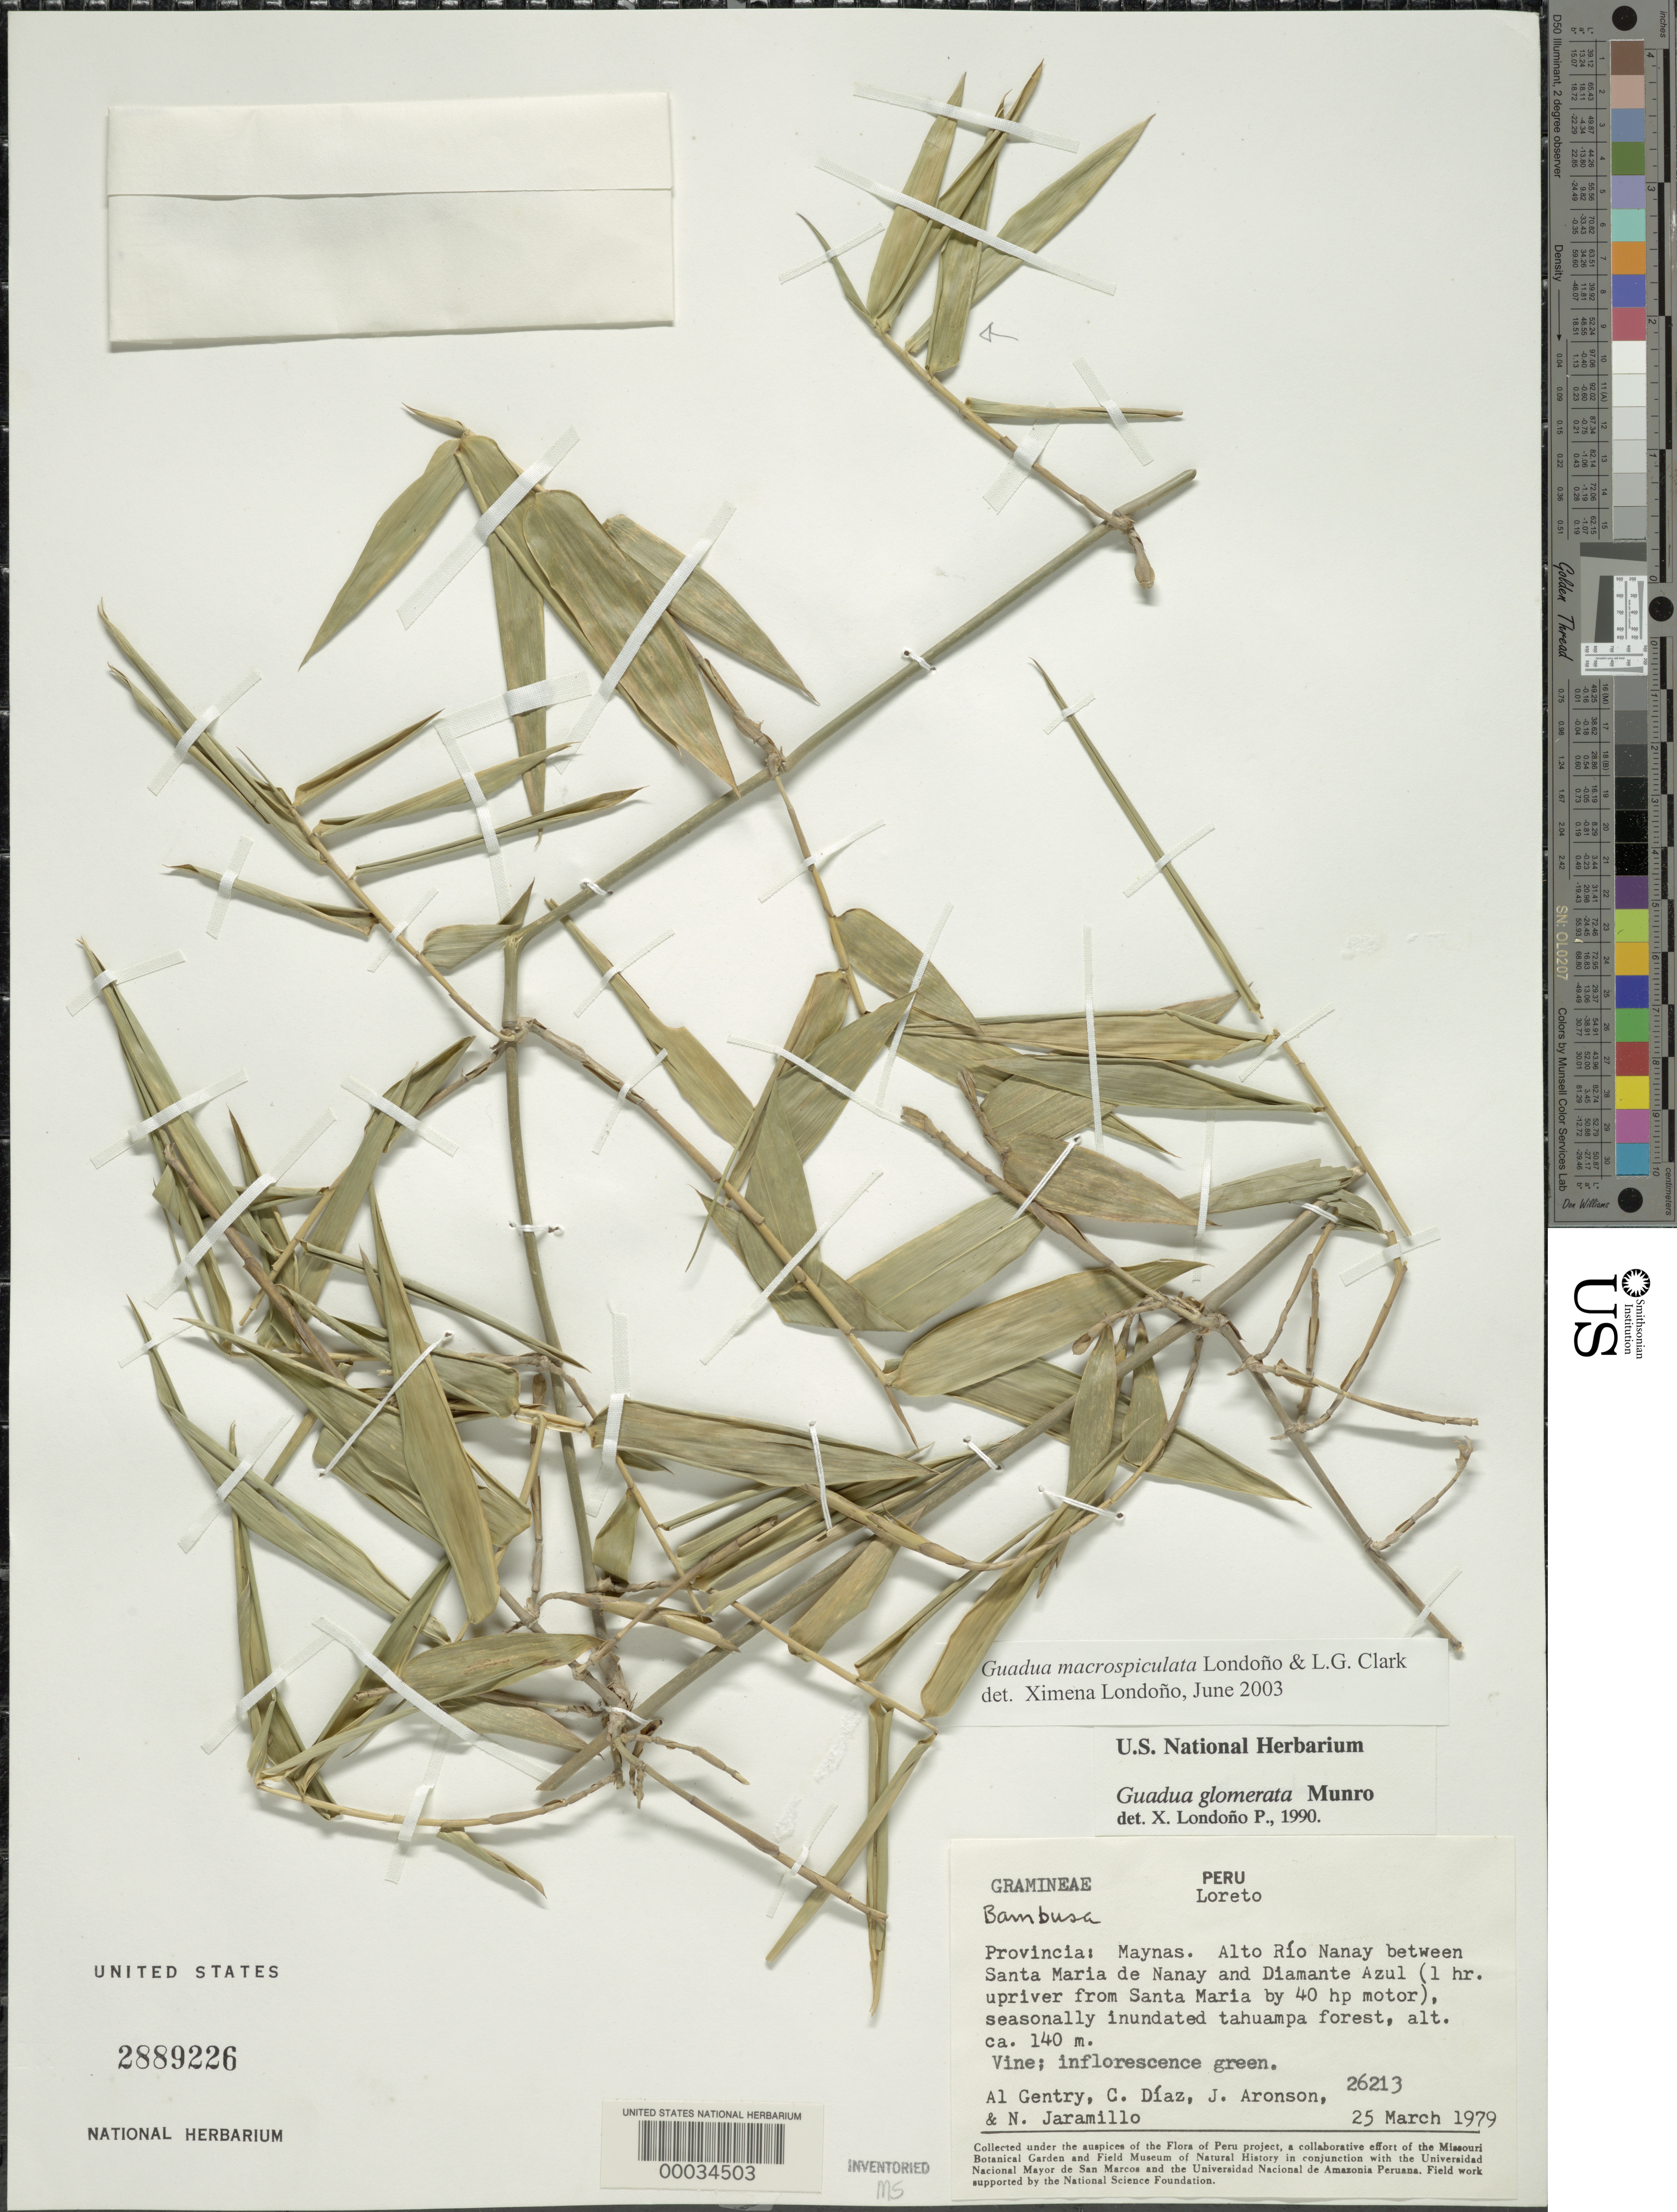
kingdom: Plantae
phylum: Tracheophyta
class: Liliopsida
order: Poales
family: Poaceae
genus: Guadua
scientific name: Guadua macrospiculata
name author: Londoño & L.G. Clark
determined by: Londoño, X., (TULV), Jardin Botanico "Juan Maria Cespedes"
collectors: A. H. Gentry, C. Díaz, J. Aronson & N. Jaramillo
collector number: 26213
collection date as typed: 25 Mar 1979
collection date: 1979-03-25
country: Peru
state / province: Loreto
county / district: Maynas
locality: Alto rio nanay between santa maria de nanay and diamante azul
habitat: Seasonally inundated tahuampa forest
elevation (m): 140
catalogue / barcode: US 2889226